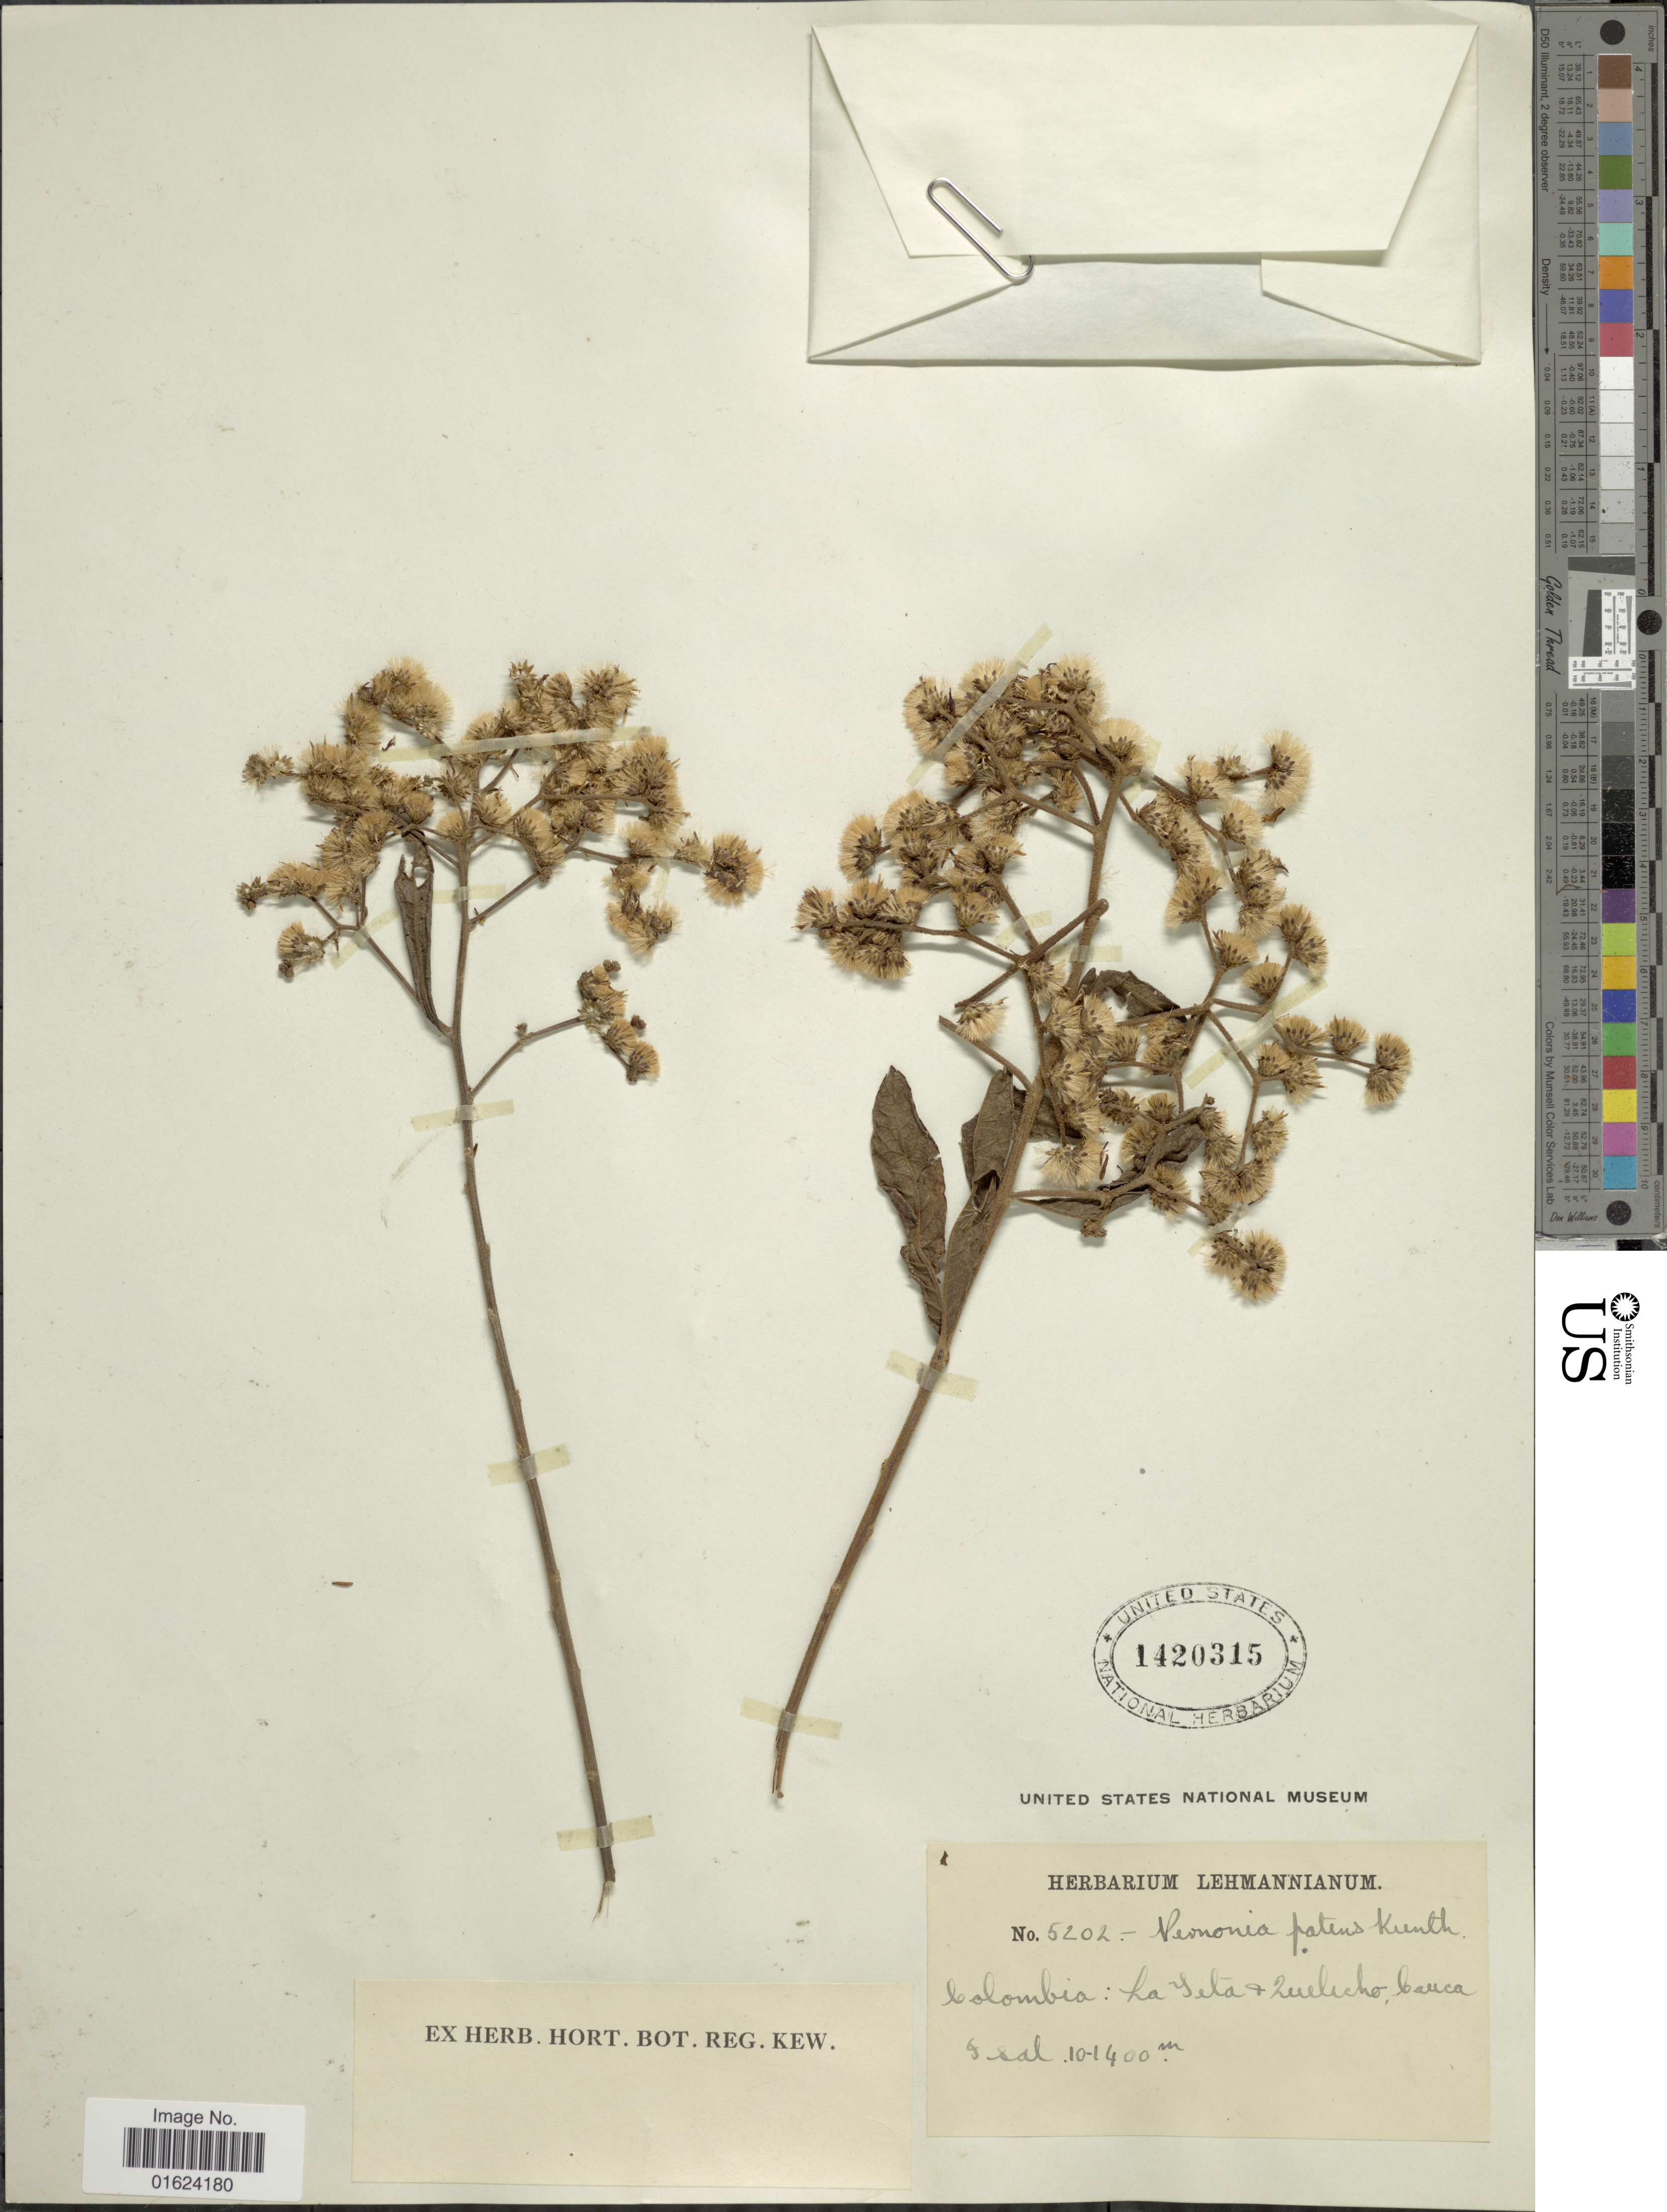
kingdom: Plantae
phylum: Tracheophyta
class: Magnoliopsida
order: Asterales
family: Asteraceae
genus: Vernonanthura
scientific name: Vernonanthura patens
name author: (Kunth) H. Rob.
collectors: ex herb. Lehmannianum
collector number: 5202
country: Colombia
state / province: Cauca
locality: La Yelta and Quelecho. [interpreted]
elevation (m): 1000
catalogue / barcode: US 1420315